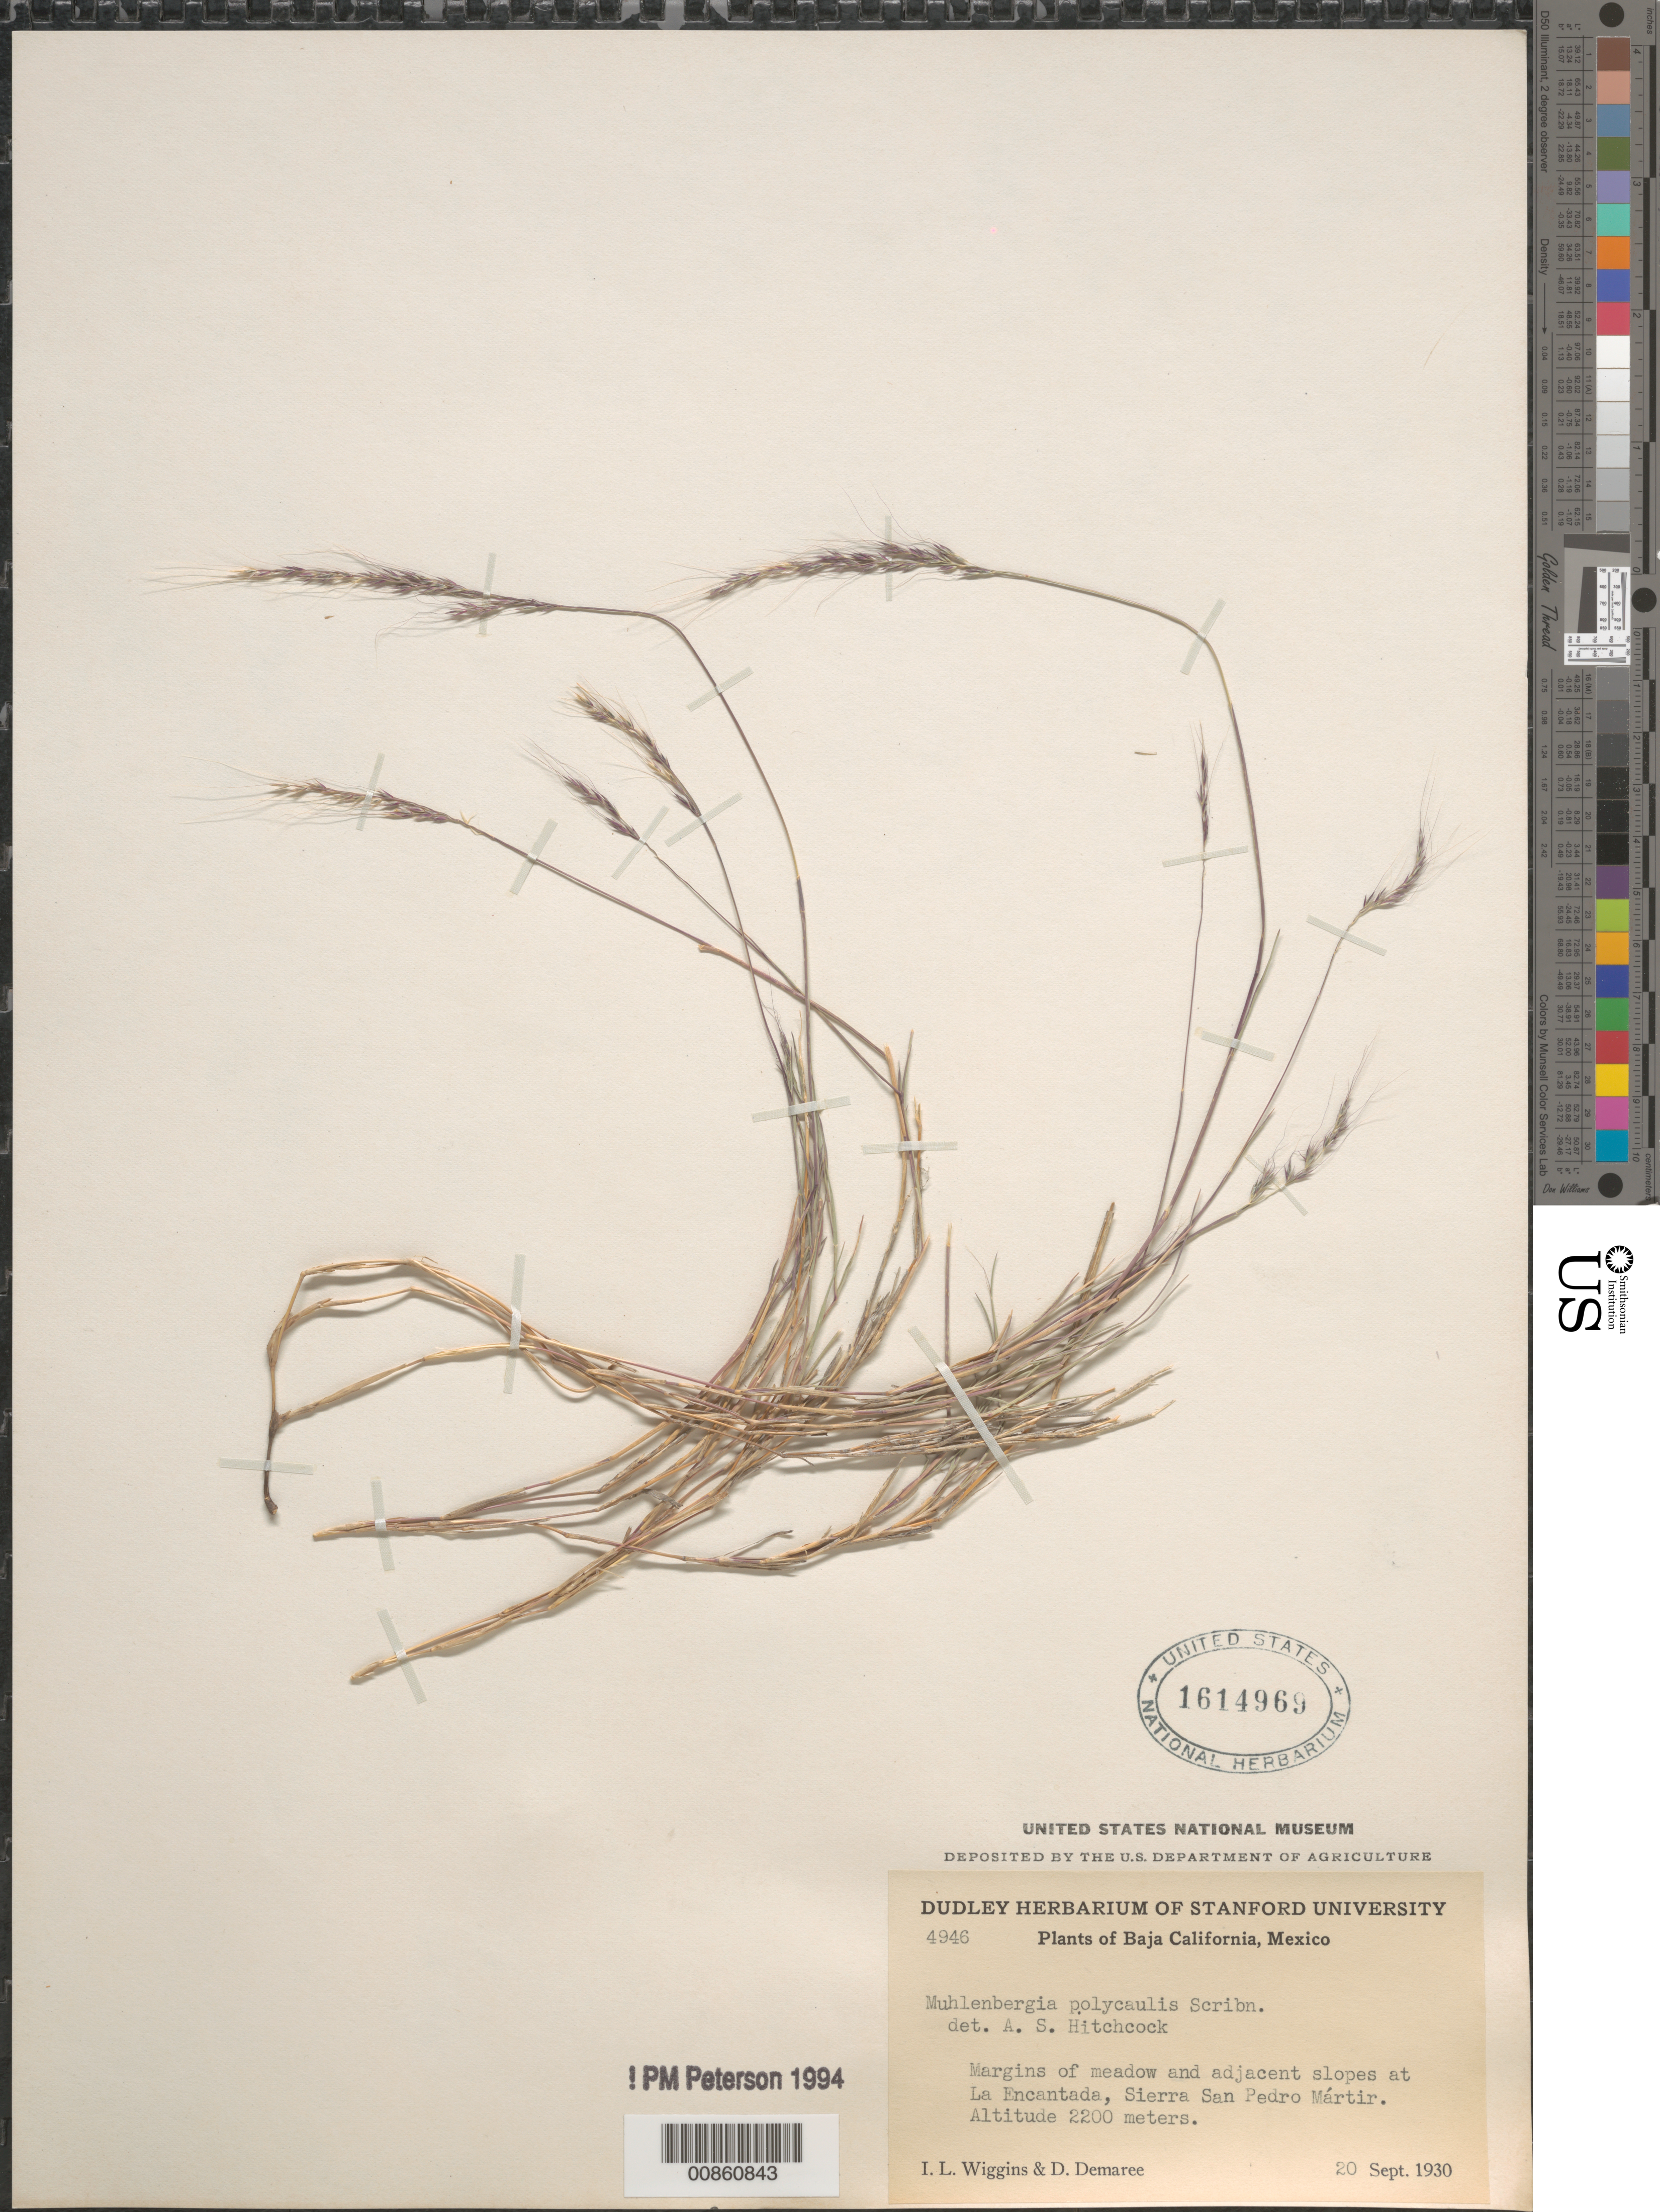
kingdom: Plantae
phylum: Tracheophyta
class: Liliopsida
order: Poales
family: Poaceae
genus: Muhlenbergia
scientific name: Muhlenbergia polycaulis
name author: Scribn.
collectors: I. L. Wiggins & D. Demaree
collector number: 4946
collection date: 1930-09-20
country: Mexico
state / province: Baja California Norte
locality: Margins of meadow and adjacent slopes at La Encantada, Sierra San Pedro Mártir.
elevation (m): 2200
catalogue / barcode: US 1614969